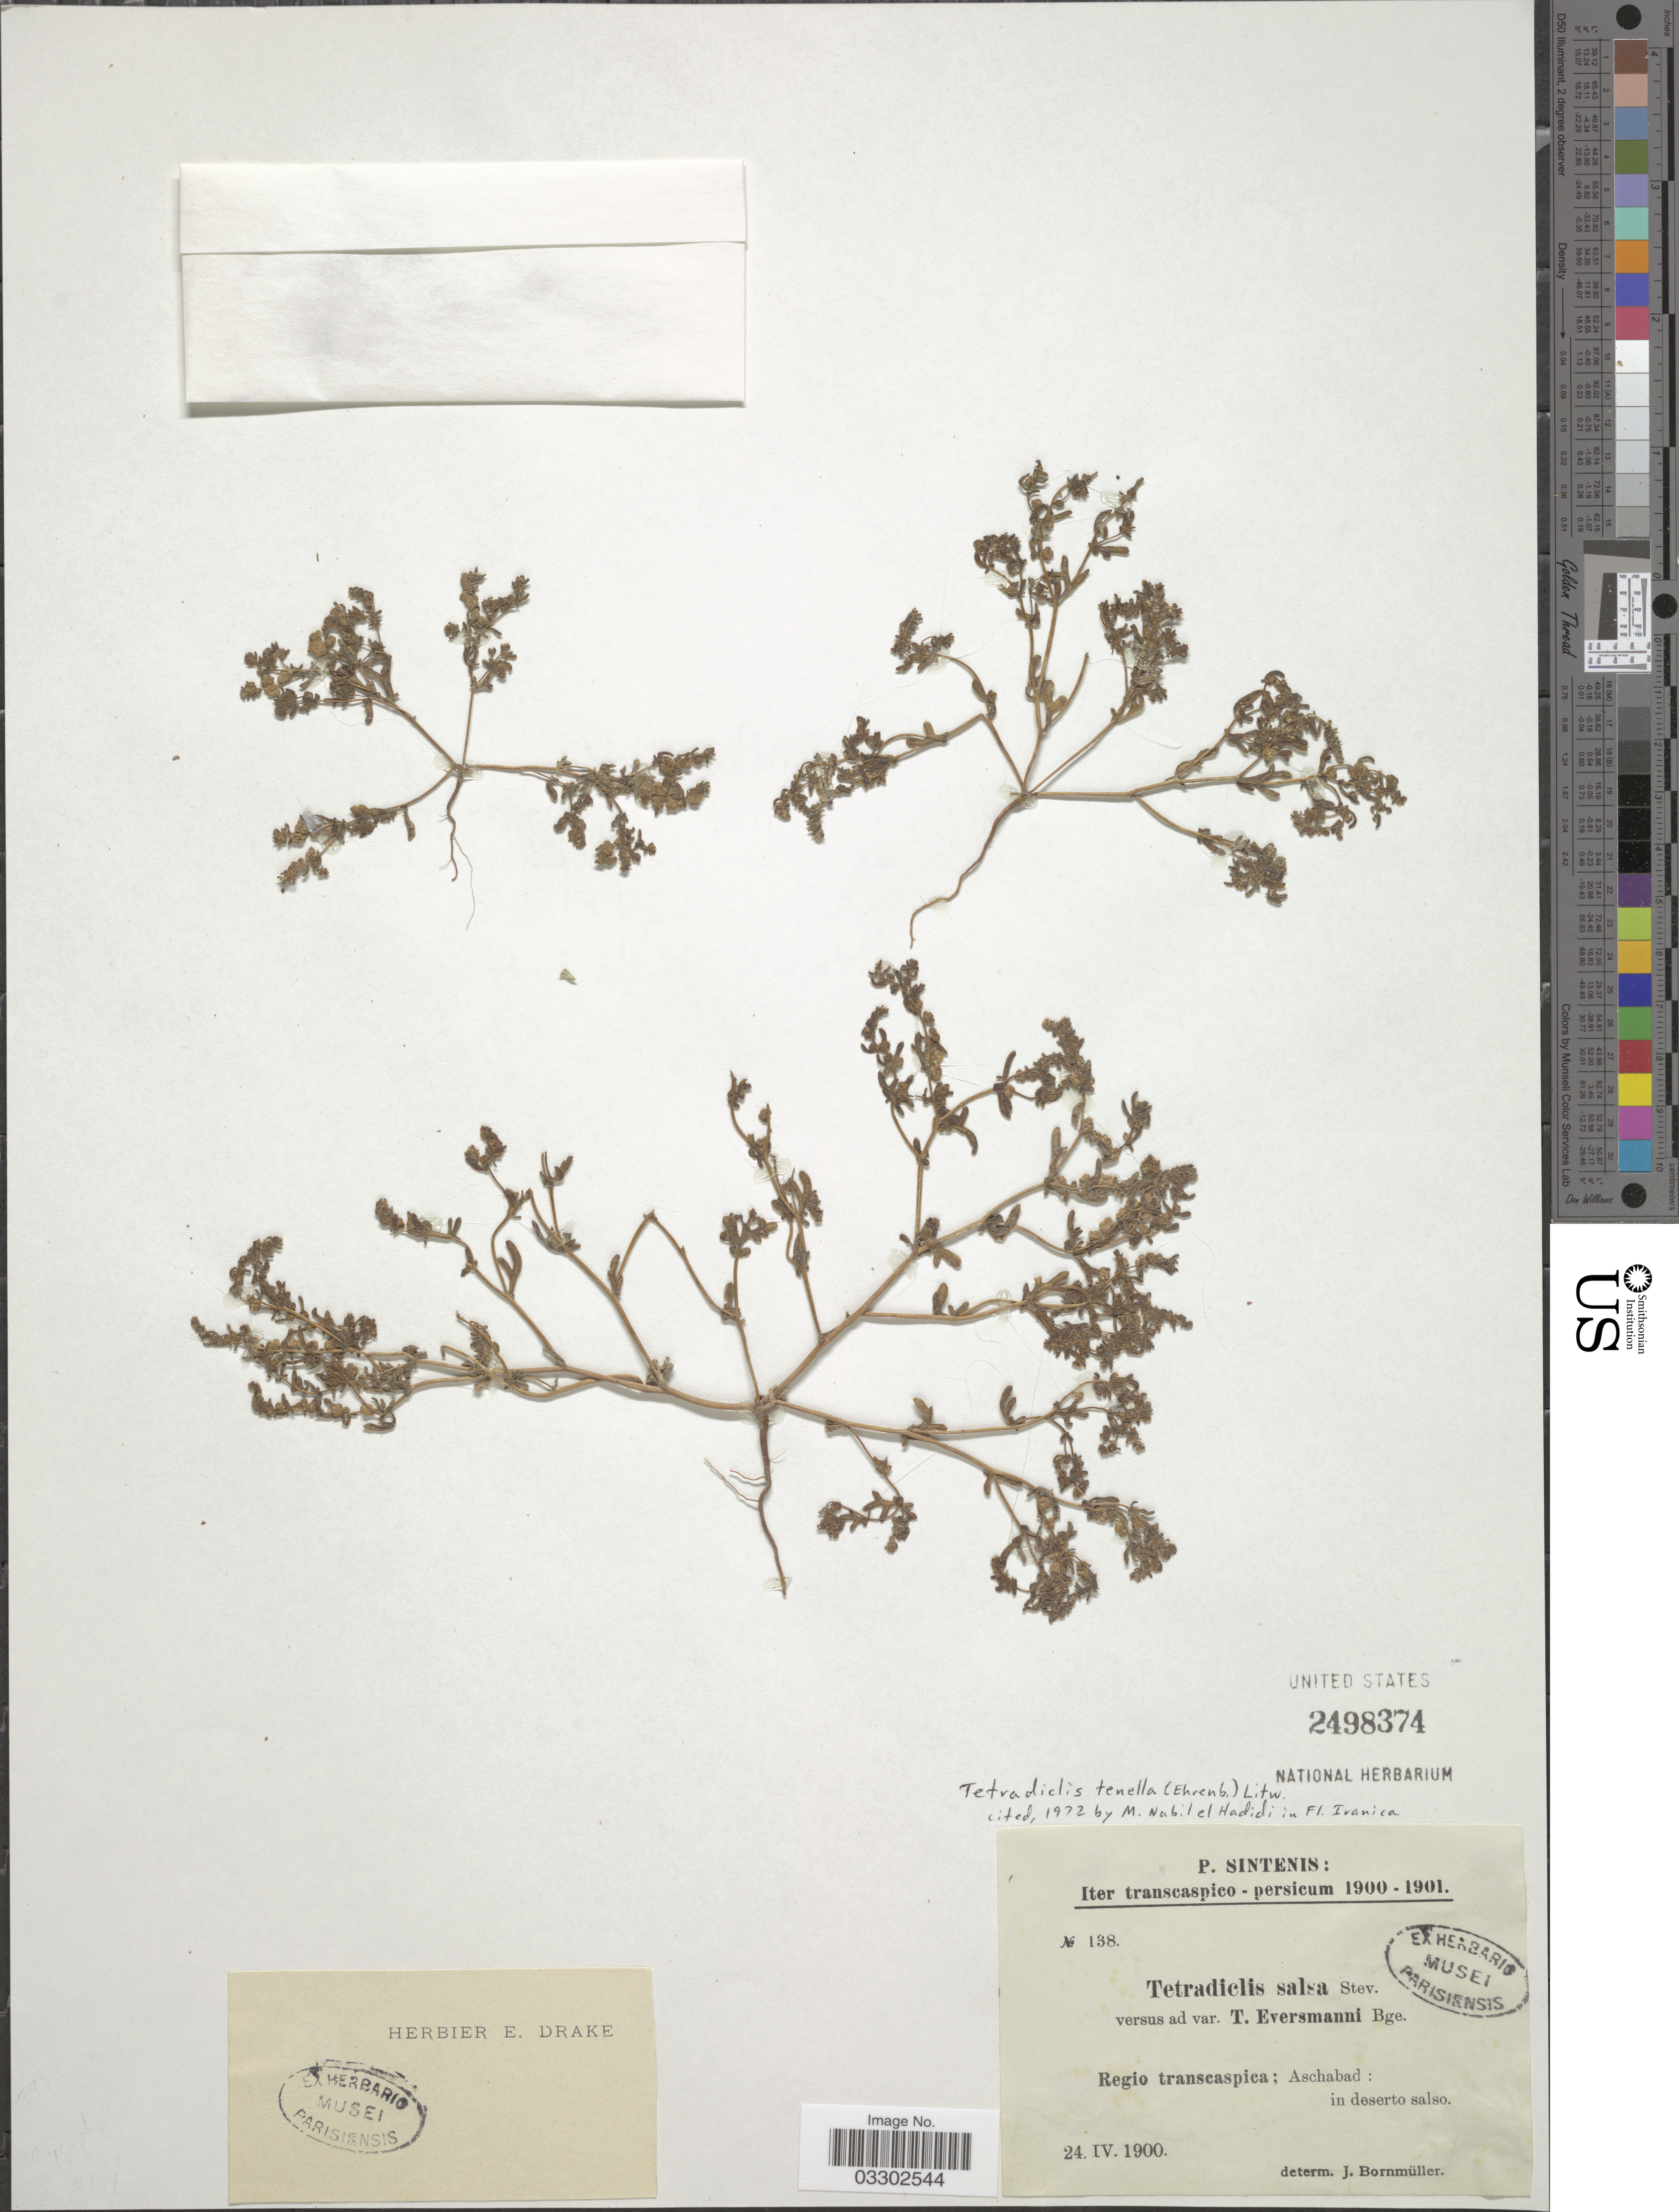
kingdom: Plantae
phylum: Tracheophyta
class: Magnoliopsida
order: Sapindales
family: Tetradiclidaceae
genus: Tetradiclis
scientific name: Tetradiclis tenella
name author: (Ehrenb.) Litv.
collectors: P. Sintenis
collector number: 138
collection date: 1900-04-24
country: Iran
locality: Persicum. Regio transcaspica; Aschabad.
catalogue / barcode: US 2498374